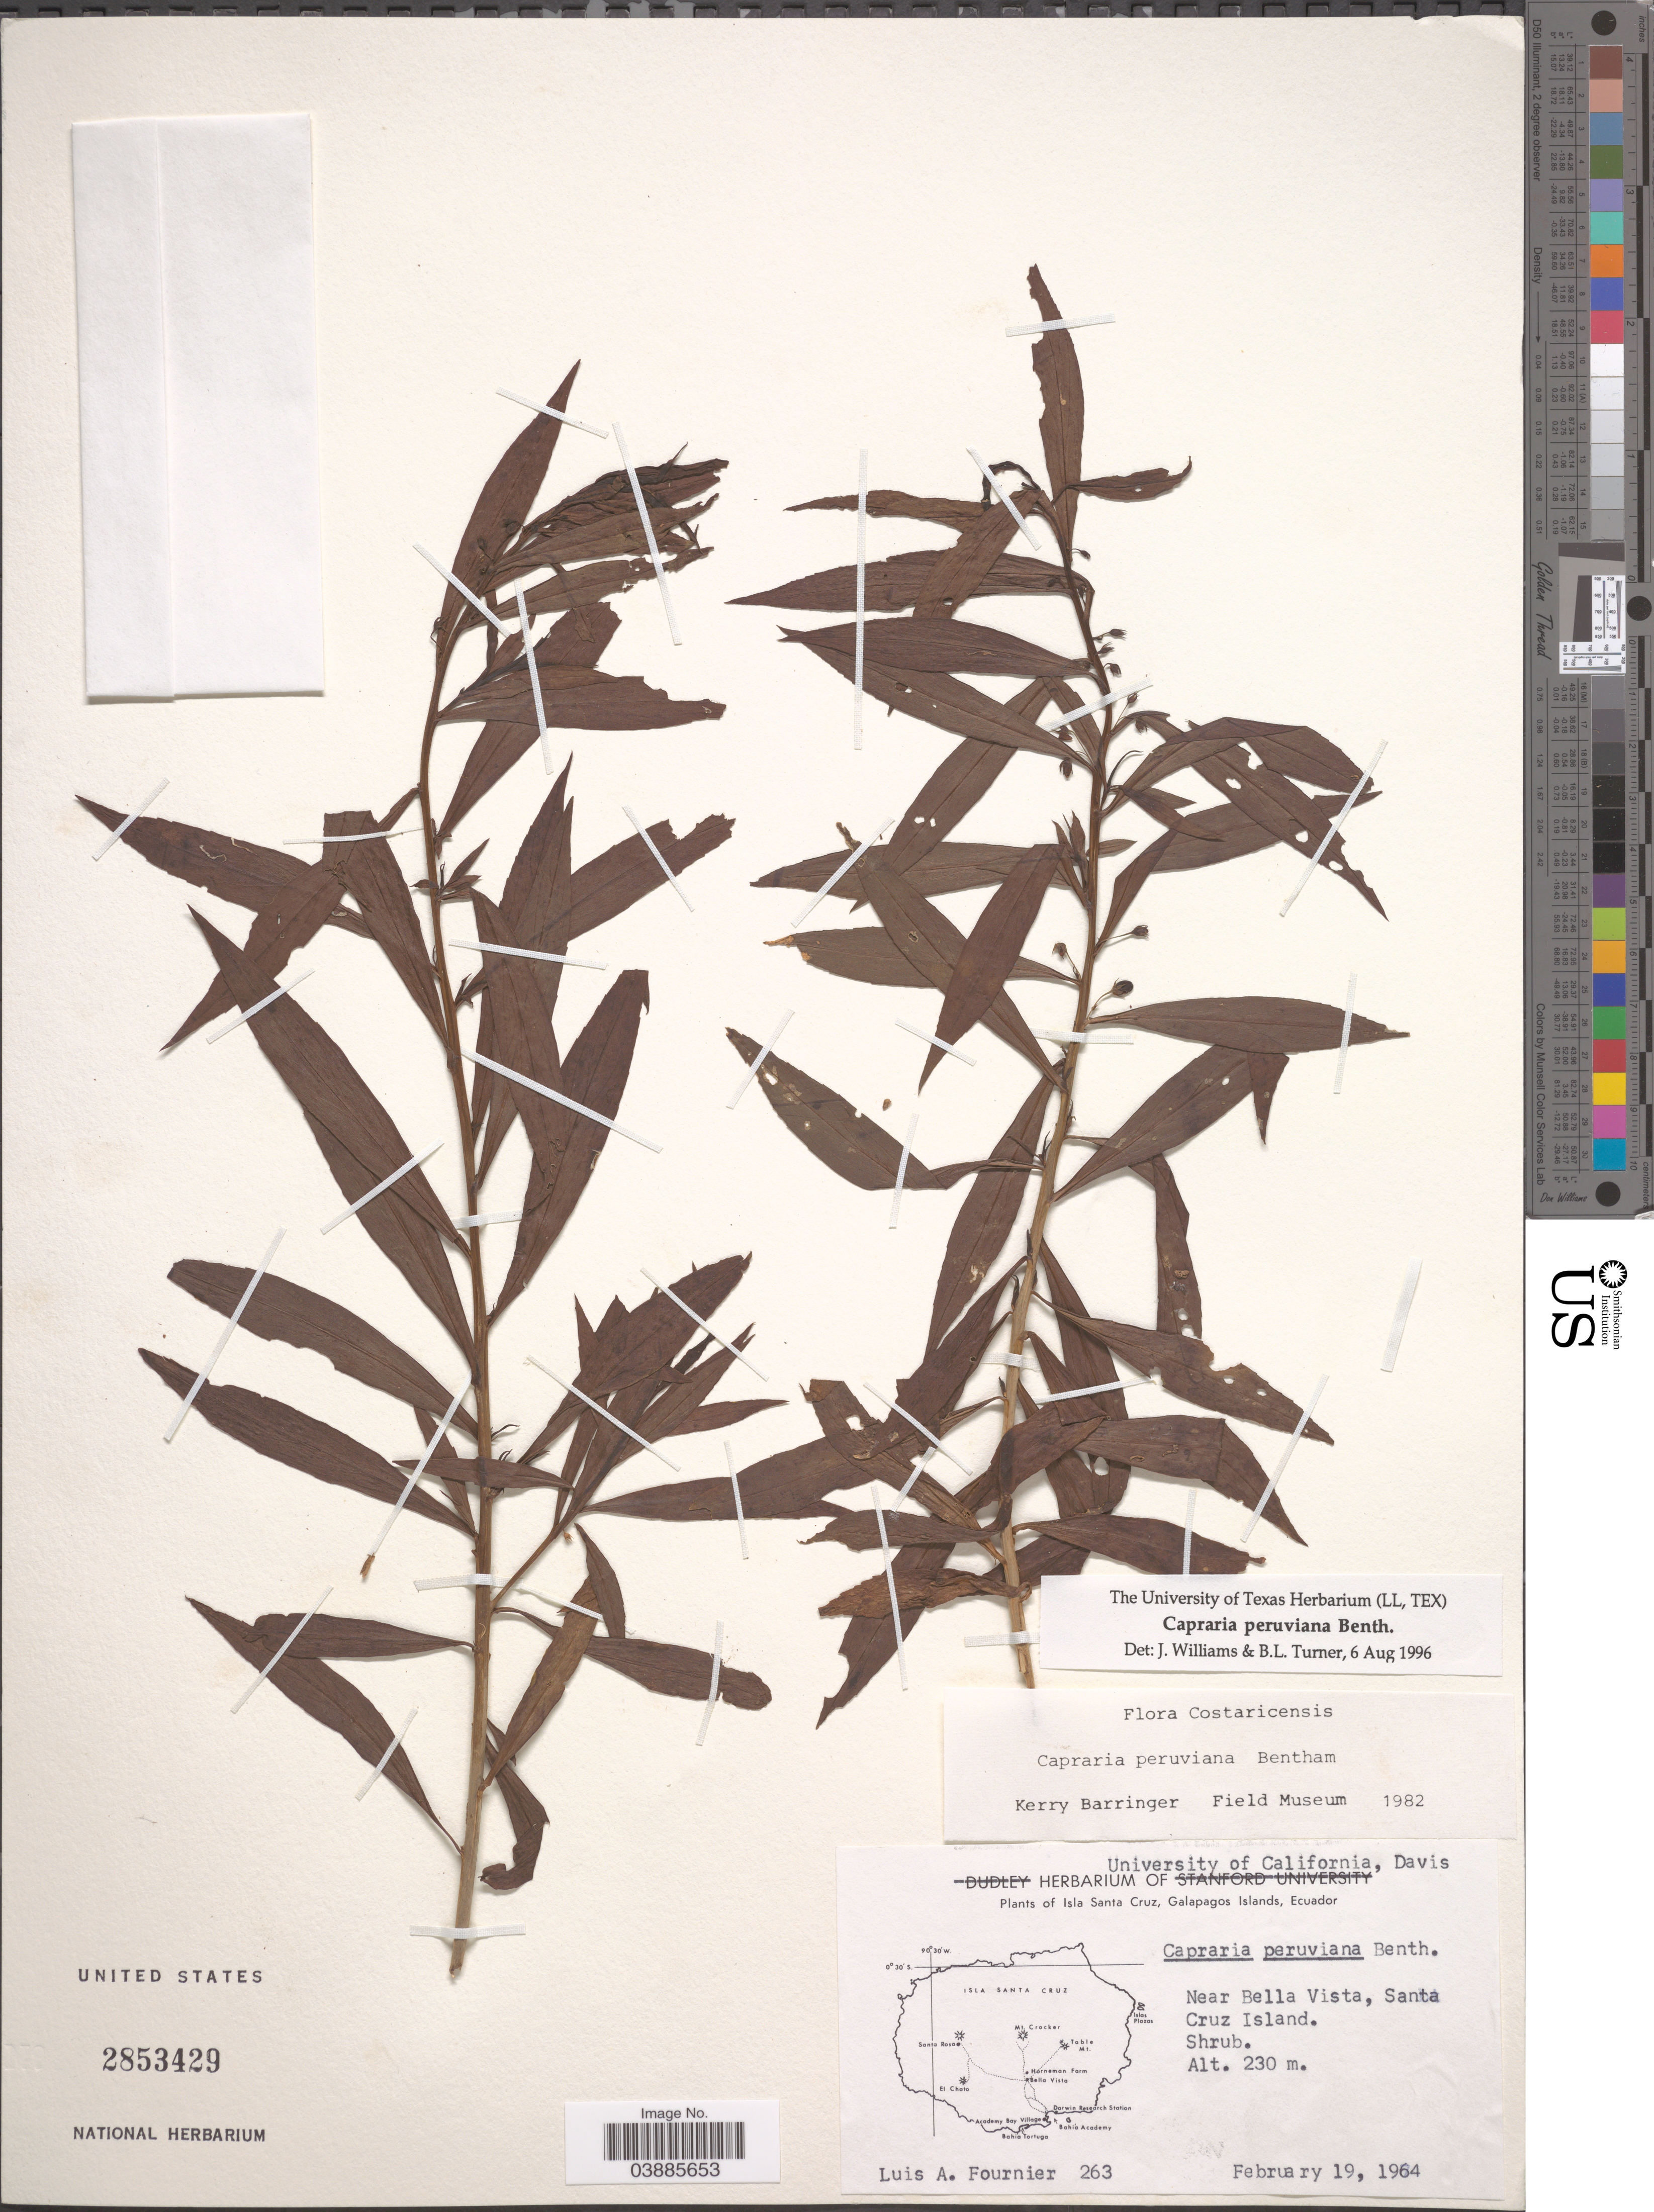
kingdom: Plantae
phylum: Tracheophyta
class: Magnoliopsida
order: Lamiales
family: Scrophulariaceae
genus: Capraria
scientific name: Capraria peruviana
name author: Benth.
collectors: L. A. Fournier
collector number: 263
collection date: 1964-02-19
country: Ecuador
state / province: Colón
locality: Isla Santa Cruz, Galapagos Islands. Near Bella Vista, Santa Cruz Island.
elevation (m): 230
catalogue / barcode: US 2853429